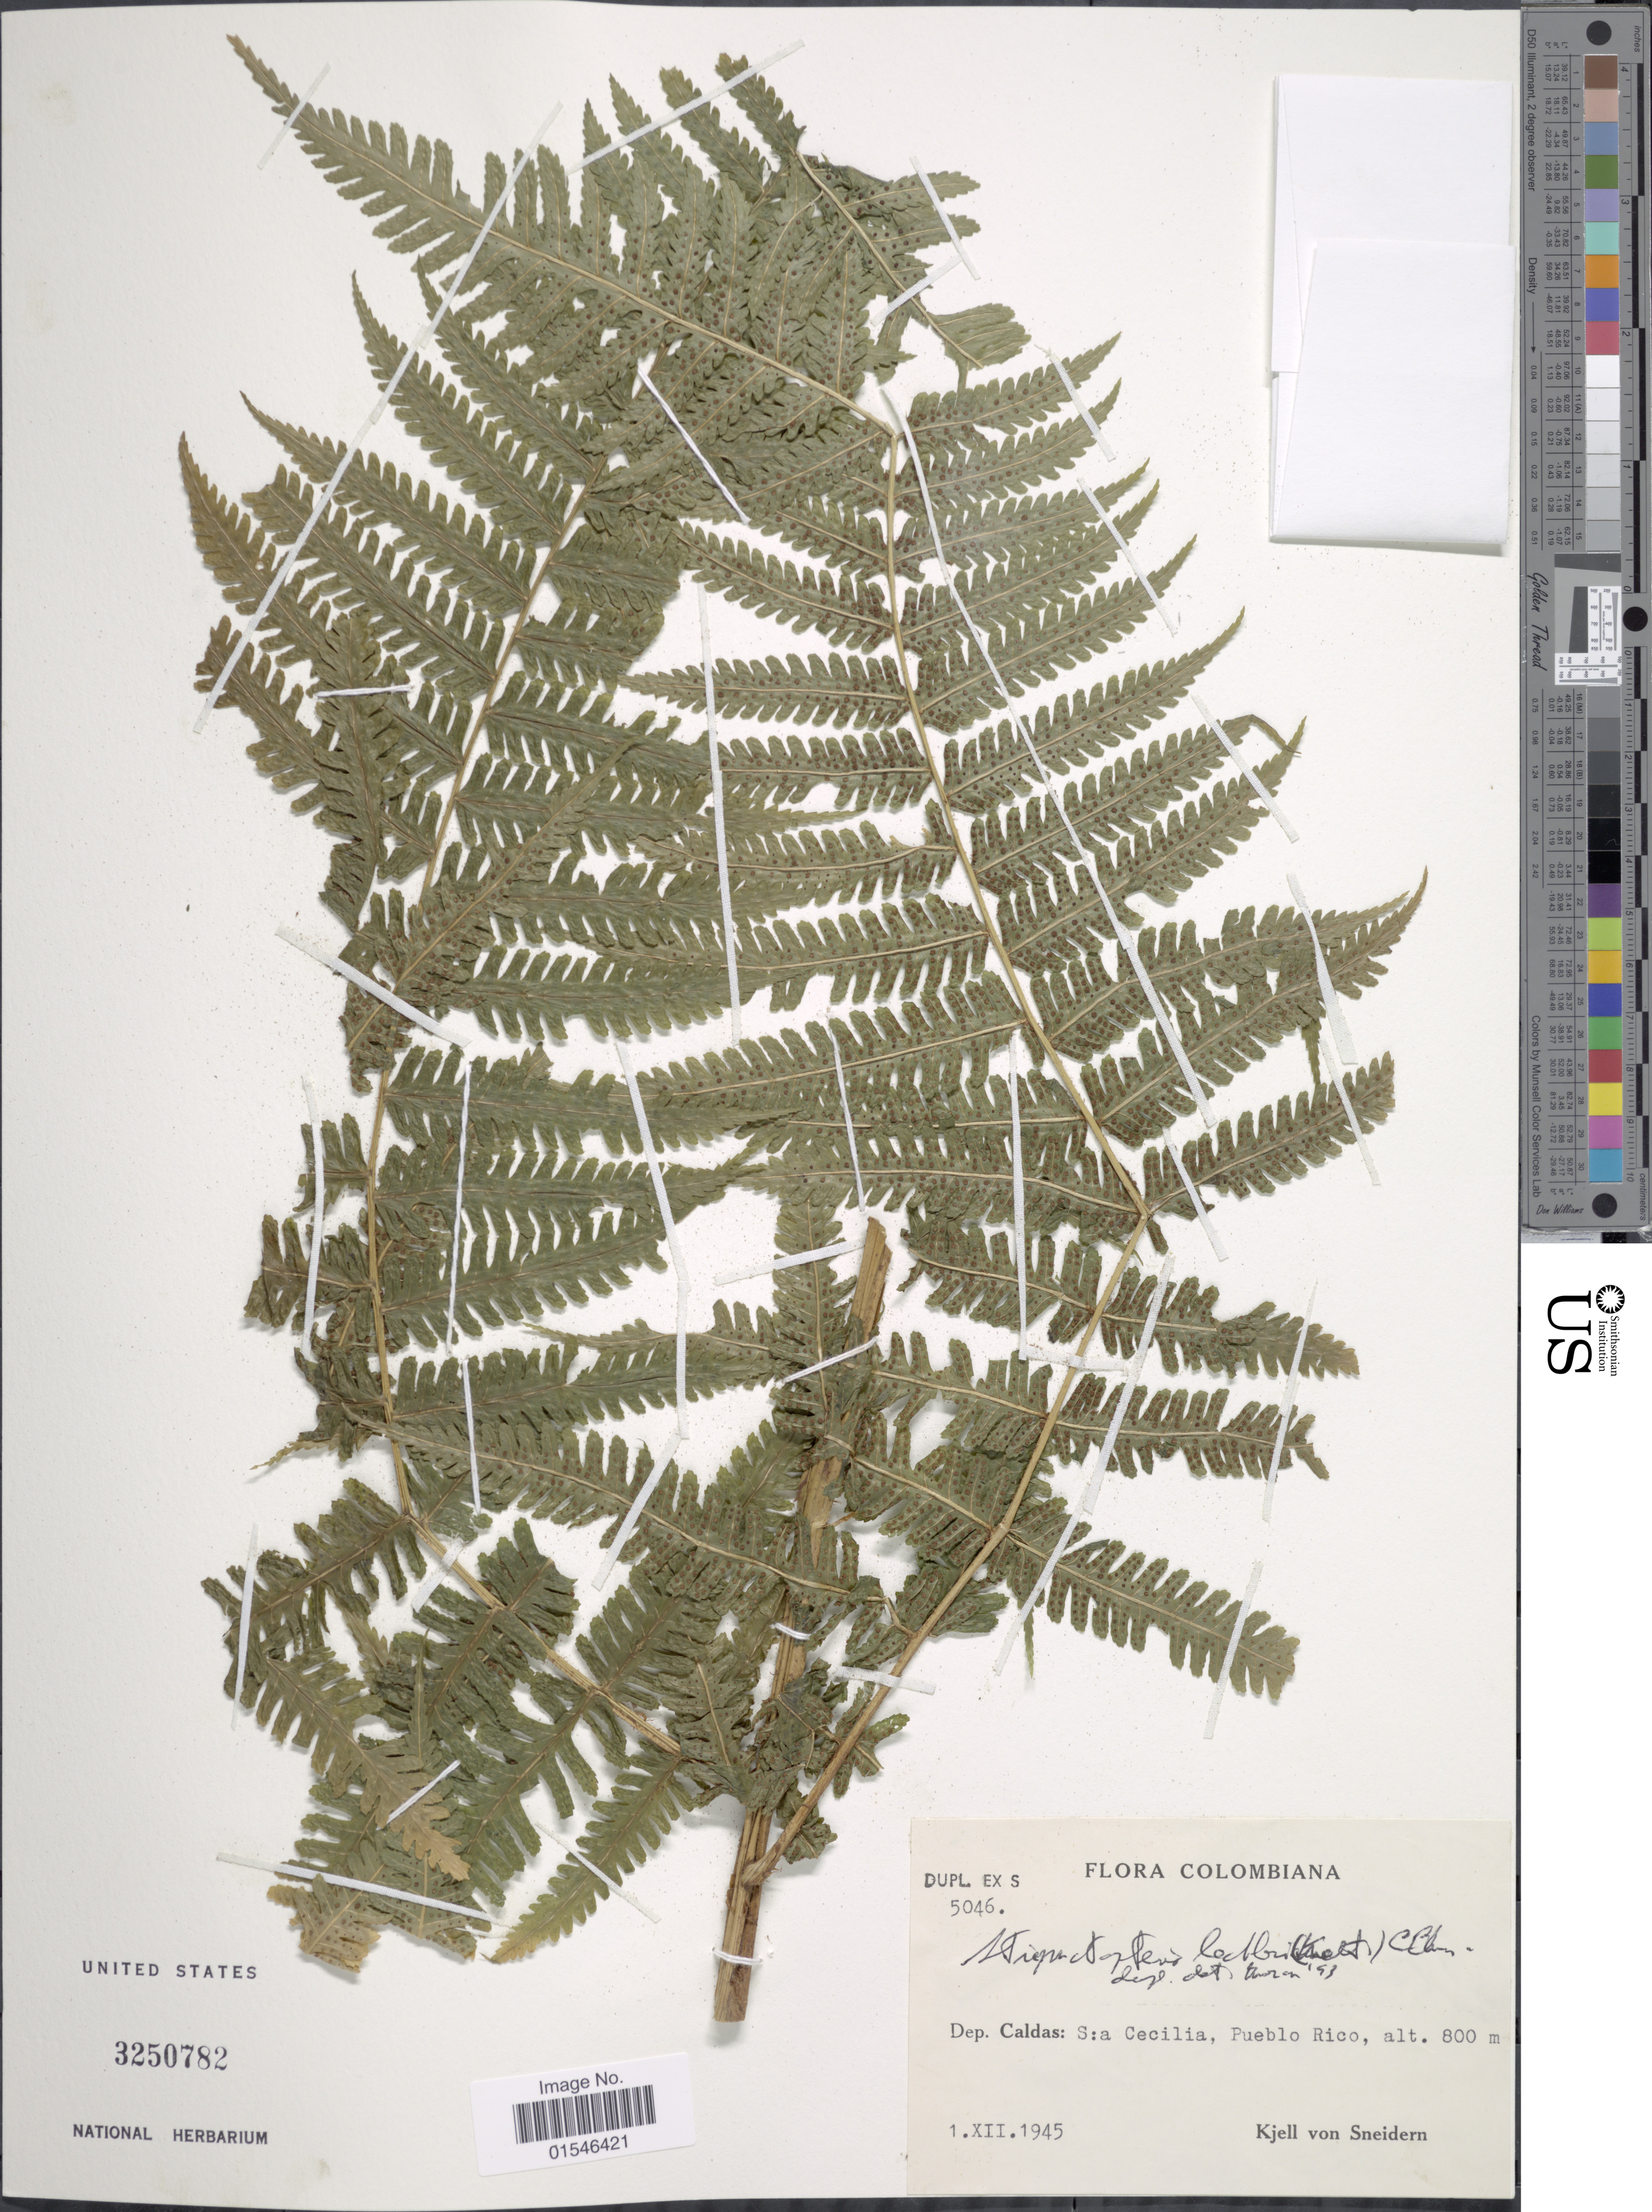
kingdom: Plantae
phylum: Tracheophyta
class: Polypodiopsida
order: Polypodiales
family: Dryopteridaceae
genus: Stigmatopteris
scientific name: Stigmatopteris lechleri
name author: (Mett.) C. Chr.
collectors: K. von Sneidern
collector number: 5046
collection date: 1945-12-01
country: Colombia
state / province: Caldas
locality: S: a Cecilia, Pueblo Rico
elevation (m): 800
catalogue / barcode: US 3250782